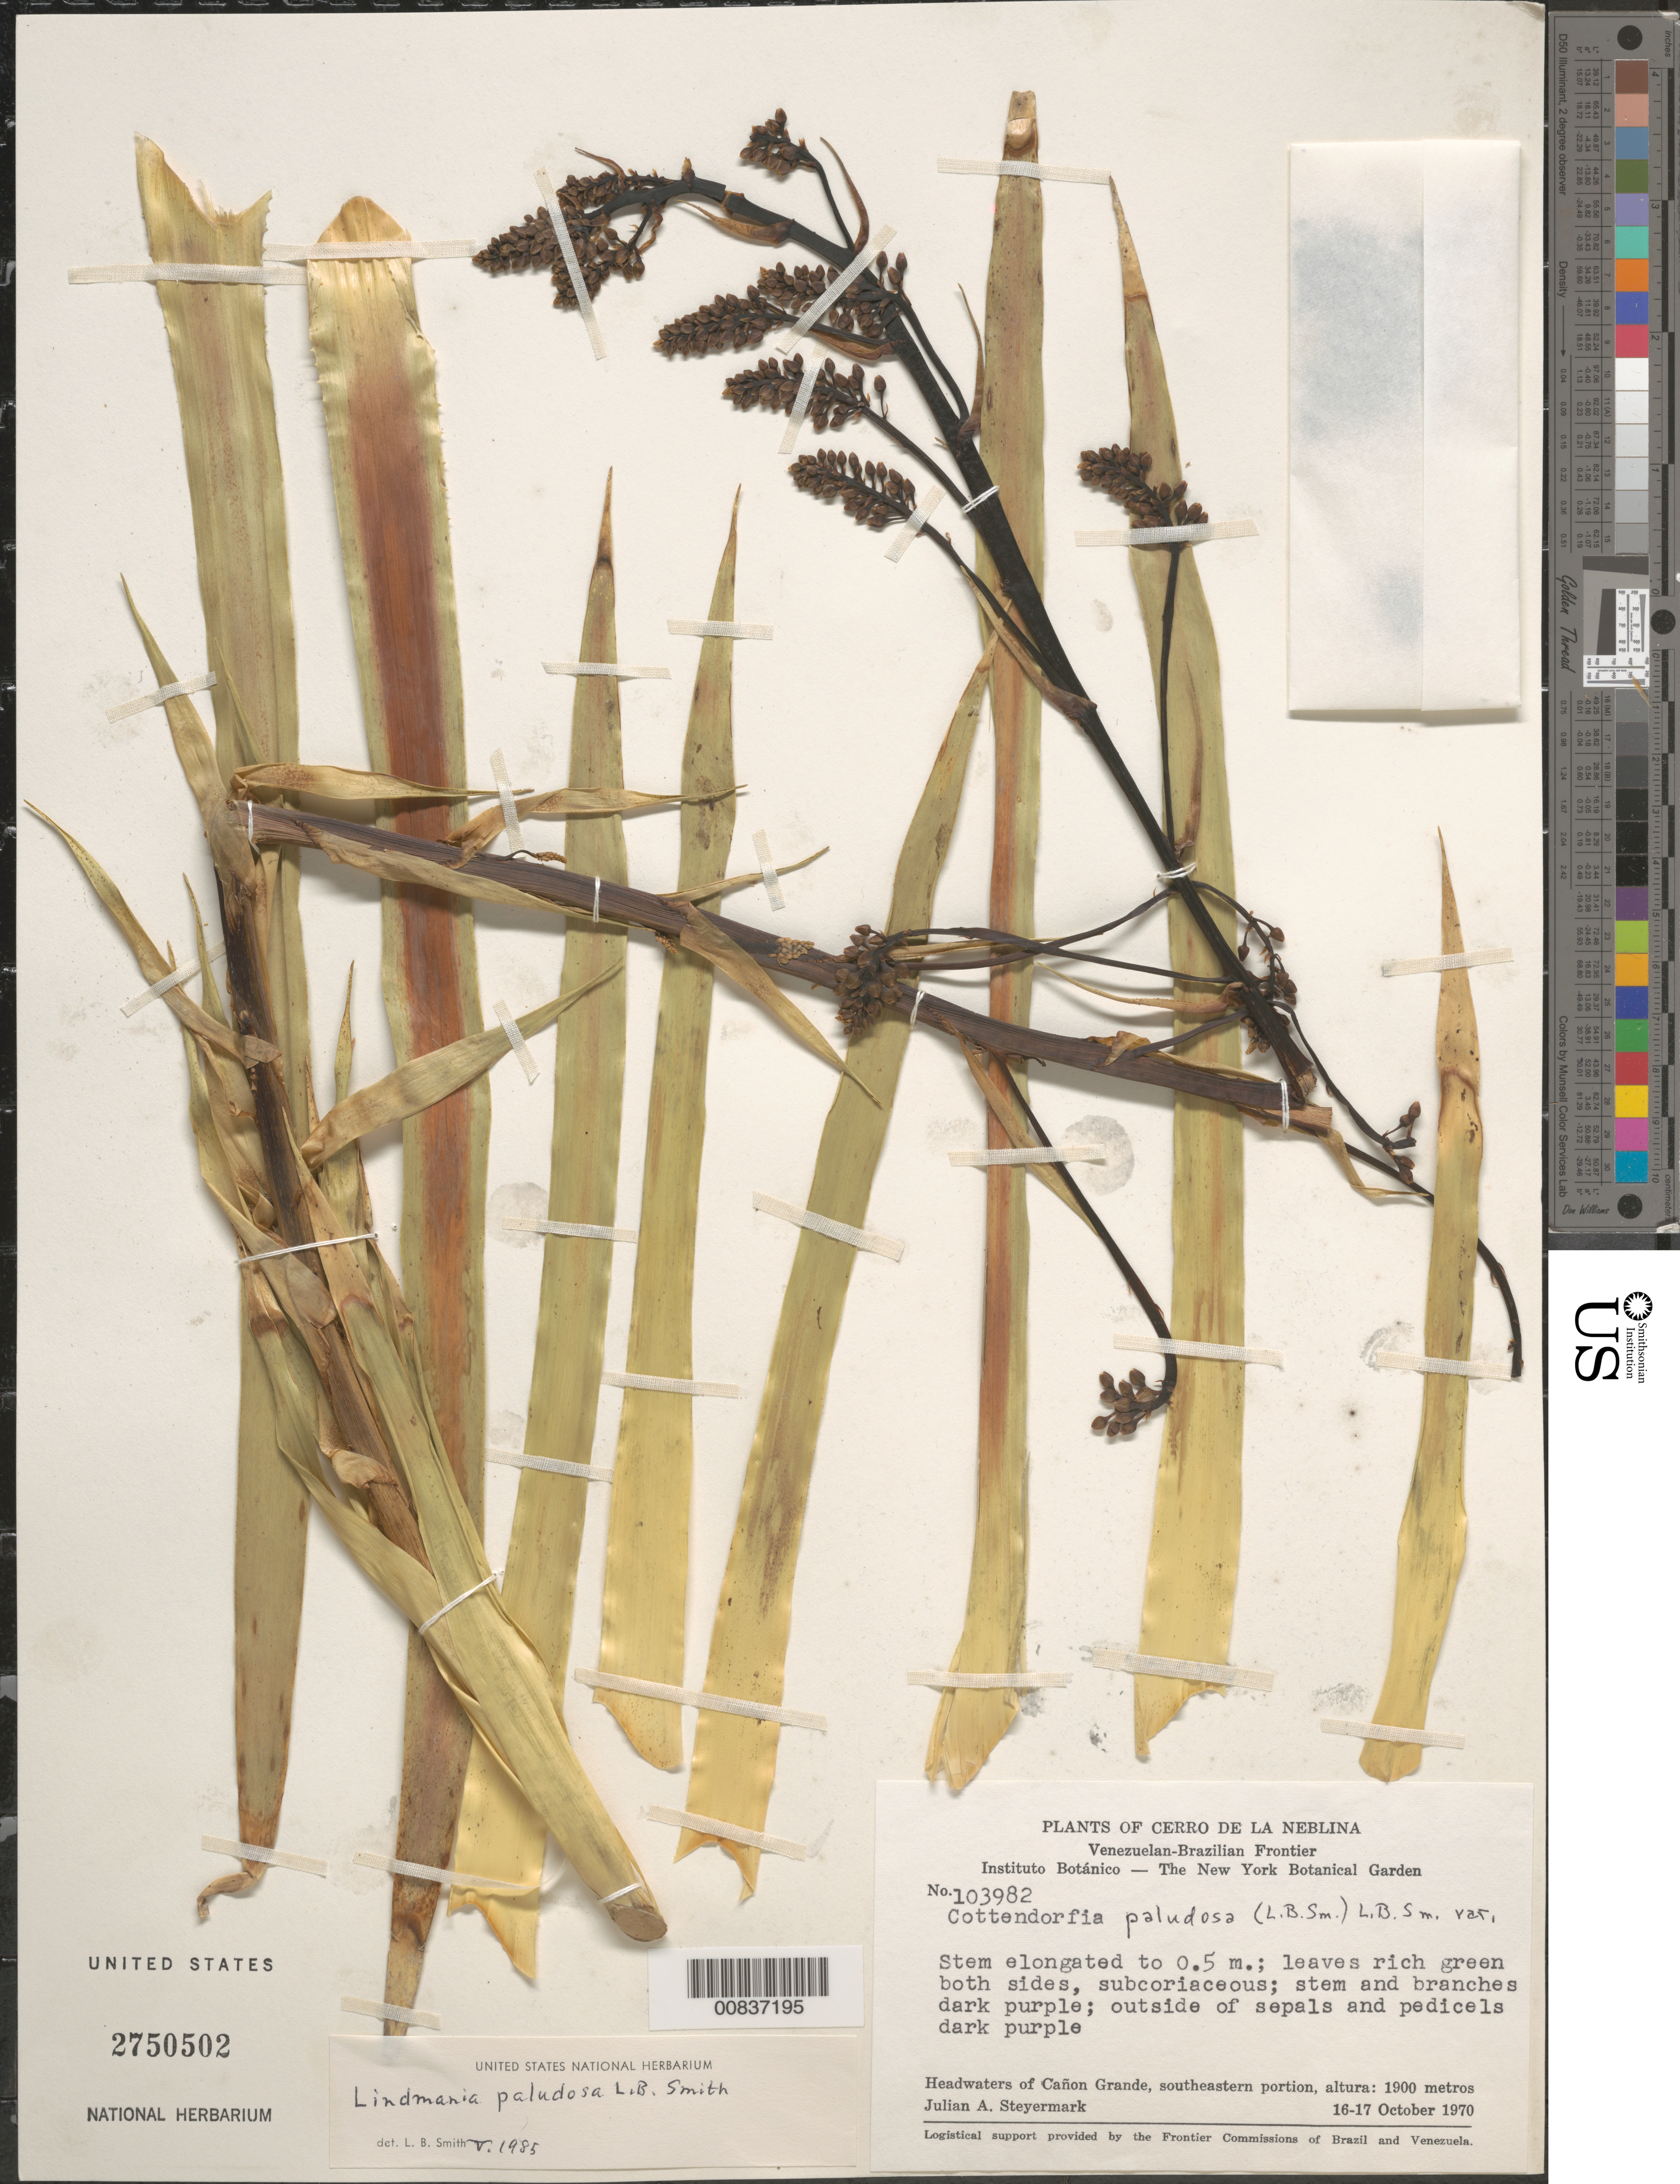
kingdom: Plantae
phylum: Tracheophyta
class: Liliopsida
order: Poales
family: Bromeliaceae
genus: Lindmania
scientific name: Lindmania paludosa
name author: L.B. Sm.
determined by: Smith, Lyman B., (US), NMNH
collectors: J. Steyermark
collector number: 103982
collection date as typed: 16-Oct-70 to 17-Oct-70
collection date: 1970-10-16/1970-10-17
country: Venezuela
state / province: Bolívar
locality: Caño Grande headwaters, southeastern portion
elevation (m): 1900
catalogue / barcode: US 2750502